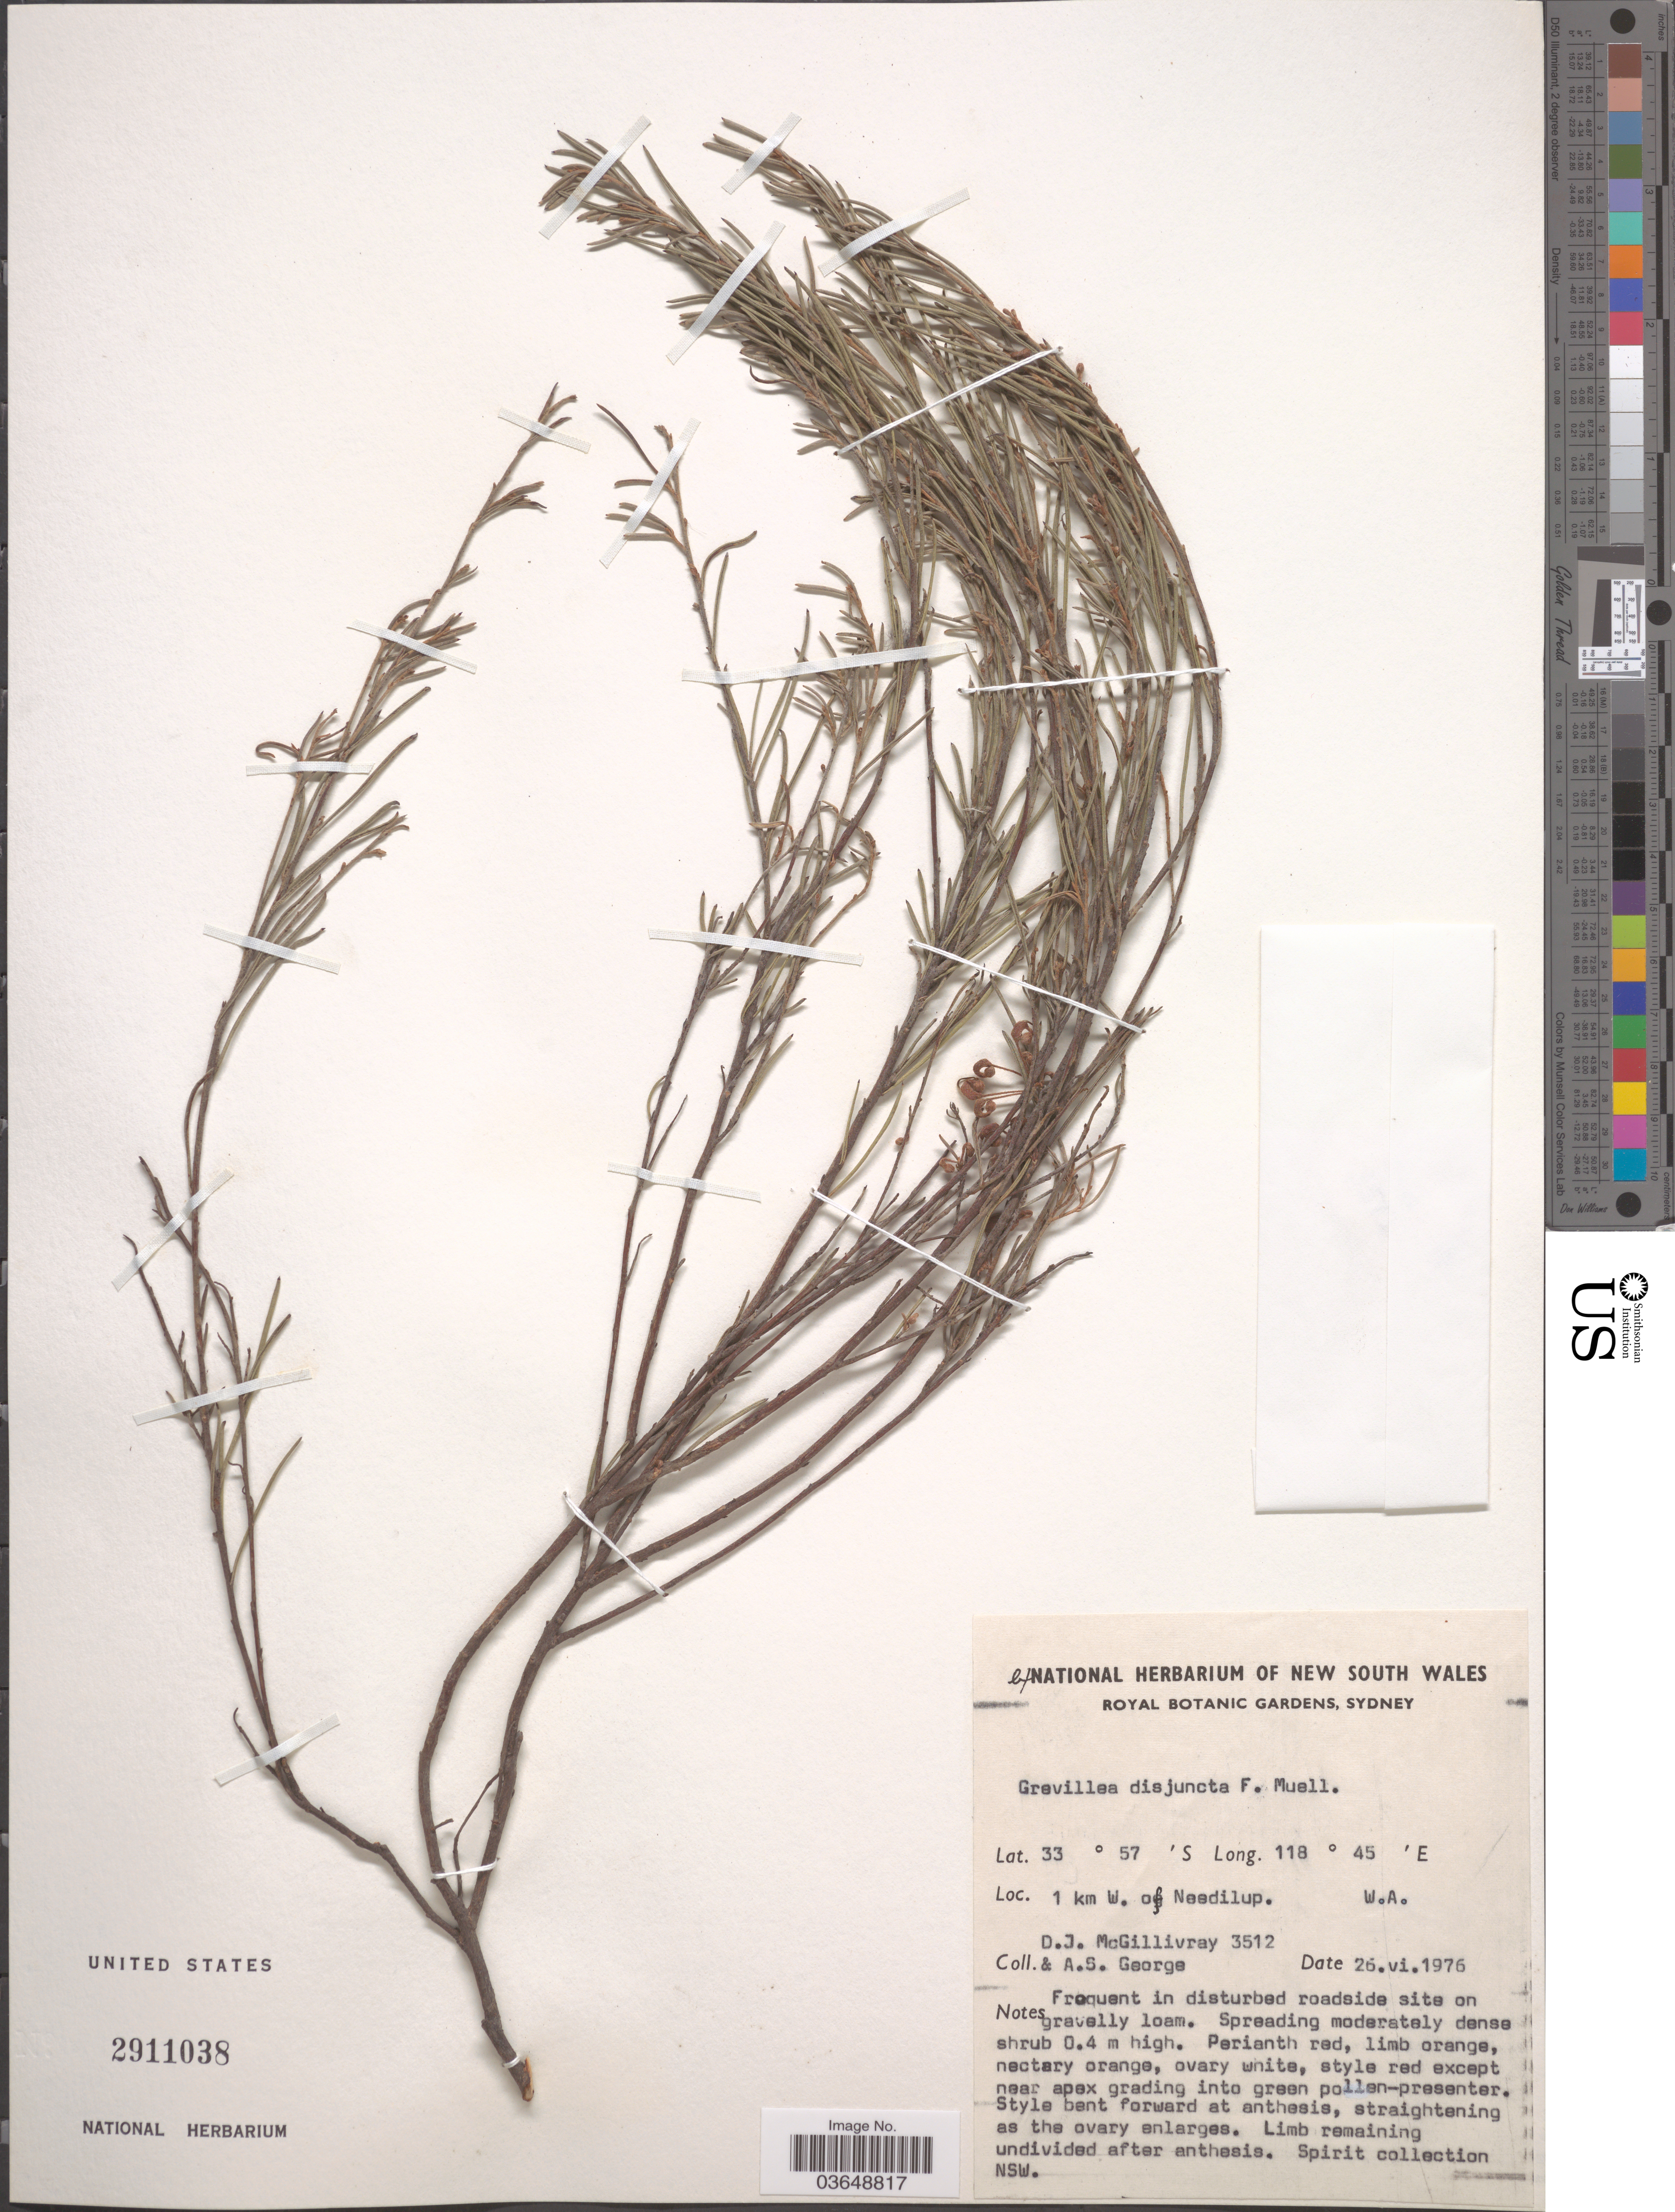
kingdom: Plantae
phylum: Tracheophyta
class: Magnoliopsida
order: Proteales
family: Proteaceae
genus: Grevillea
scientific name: Grevillea disjuncta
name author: F. Muell.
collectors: D. J. McGillivray & A. S. George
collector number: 3512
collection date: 1976-06-26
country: Australia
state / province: Western Australia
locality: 1 km W. of Needilup.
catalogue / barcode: US 2911038